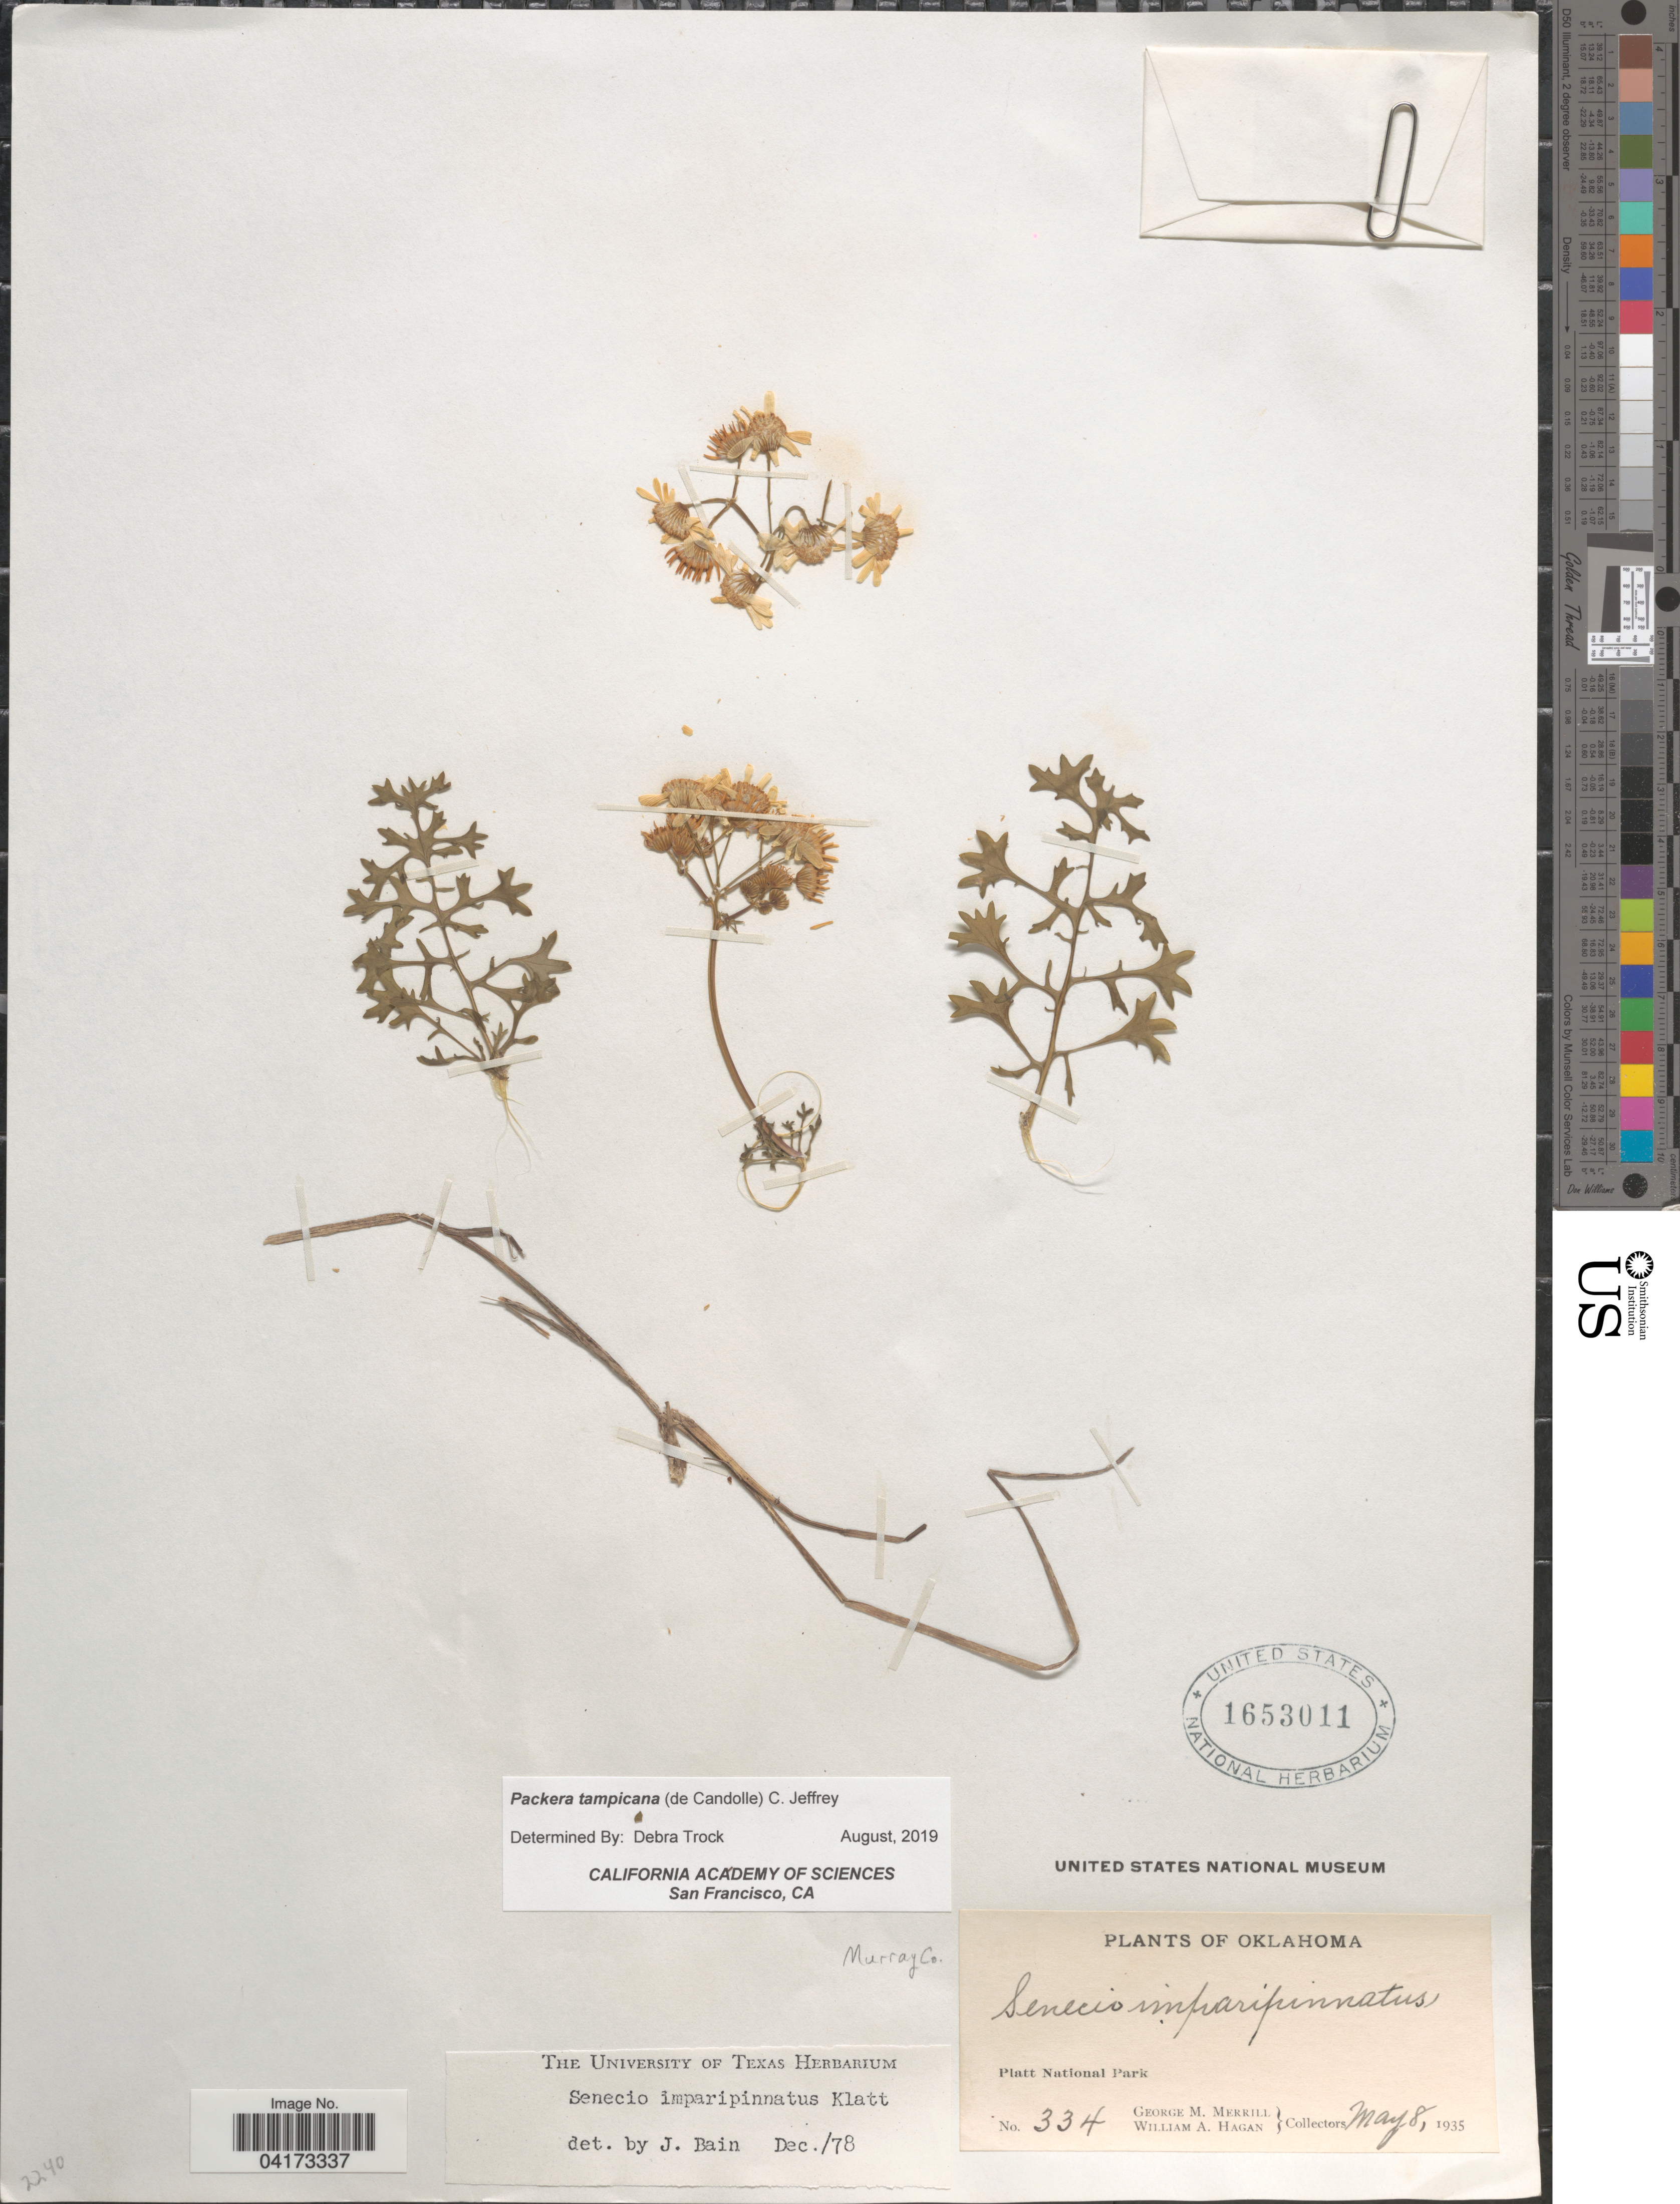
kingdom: Plantae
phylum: Tracheophyta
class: Magnoliopsida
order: Asterales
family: Asteraceae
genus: Packera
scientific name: Packera tampicana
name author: (DC.) C. Jeffrey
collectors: G. M. Merrill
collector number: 334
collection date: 1935-05-08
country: United States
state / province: Oklahoma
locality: Platt National Park.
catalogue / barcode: US 1653011